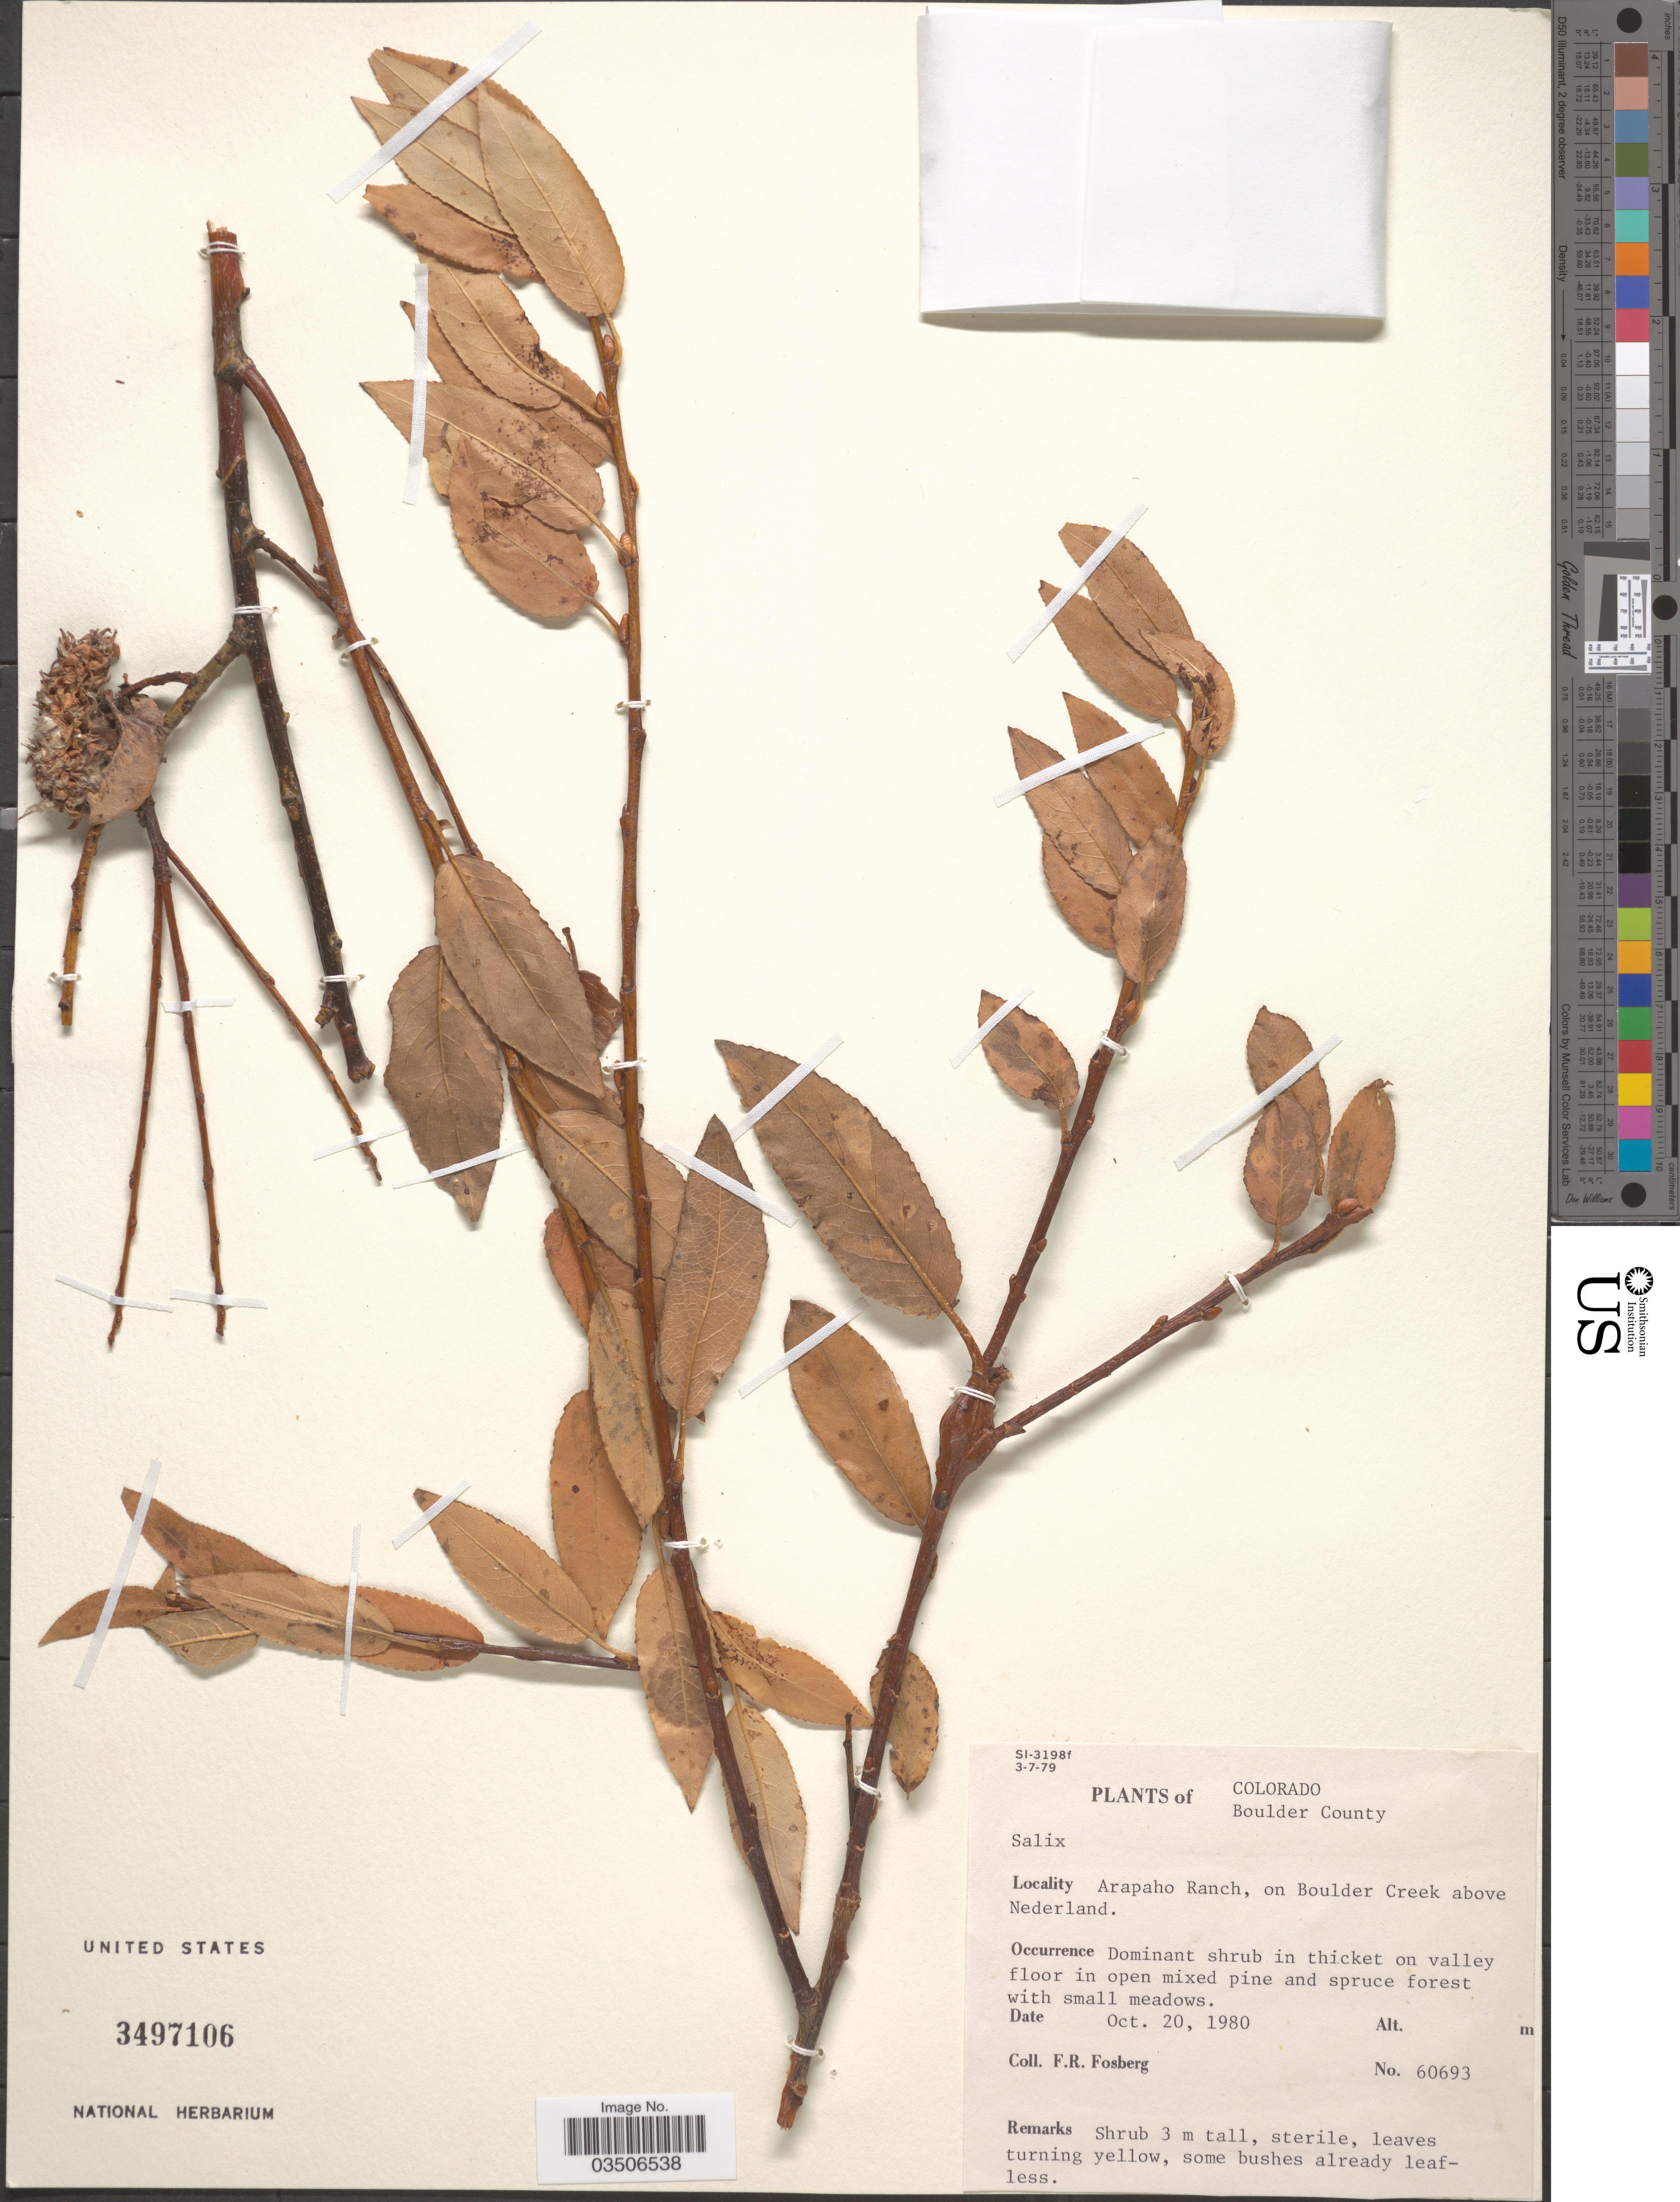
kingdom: Plantae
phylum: Tracheophyta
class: Magnoliopsida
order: Malpighiales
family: Salicaceae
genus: Salix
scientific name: Salix cordata x S. sericea Marshall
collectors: F. R. Fosberg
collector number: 60693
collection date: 1980-10-20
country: United States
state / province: Colorado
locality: Boulder County. Arapaho Ranch, on Boulder Creek above Nederland.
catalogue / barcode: US 3497106